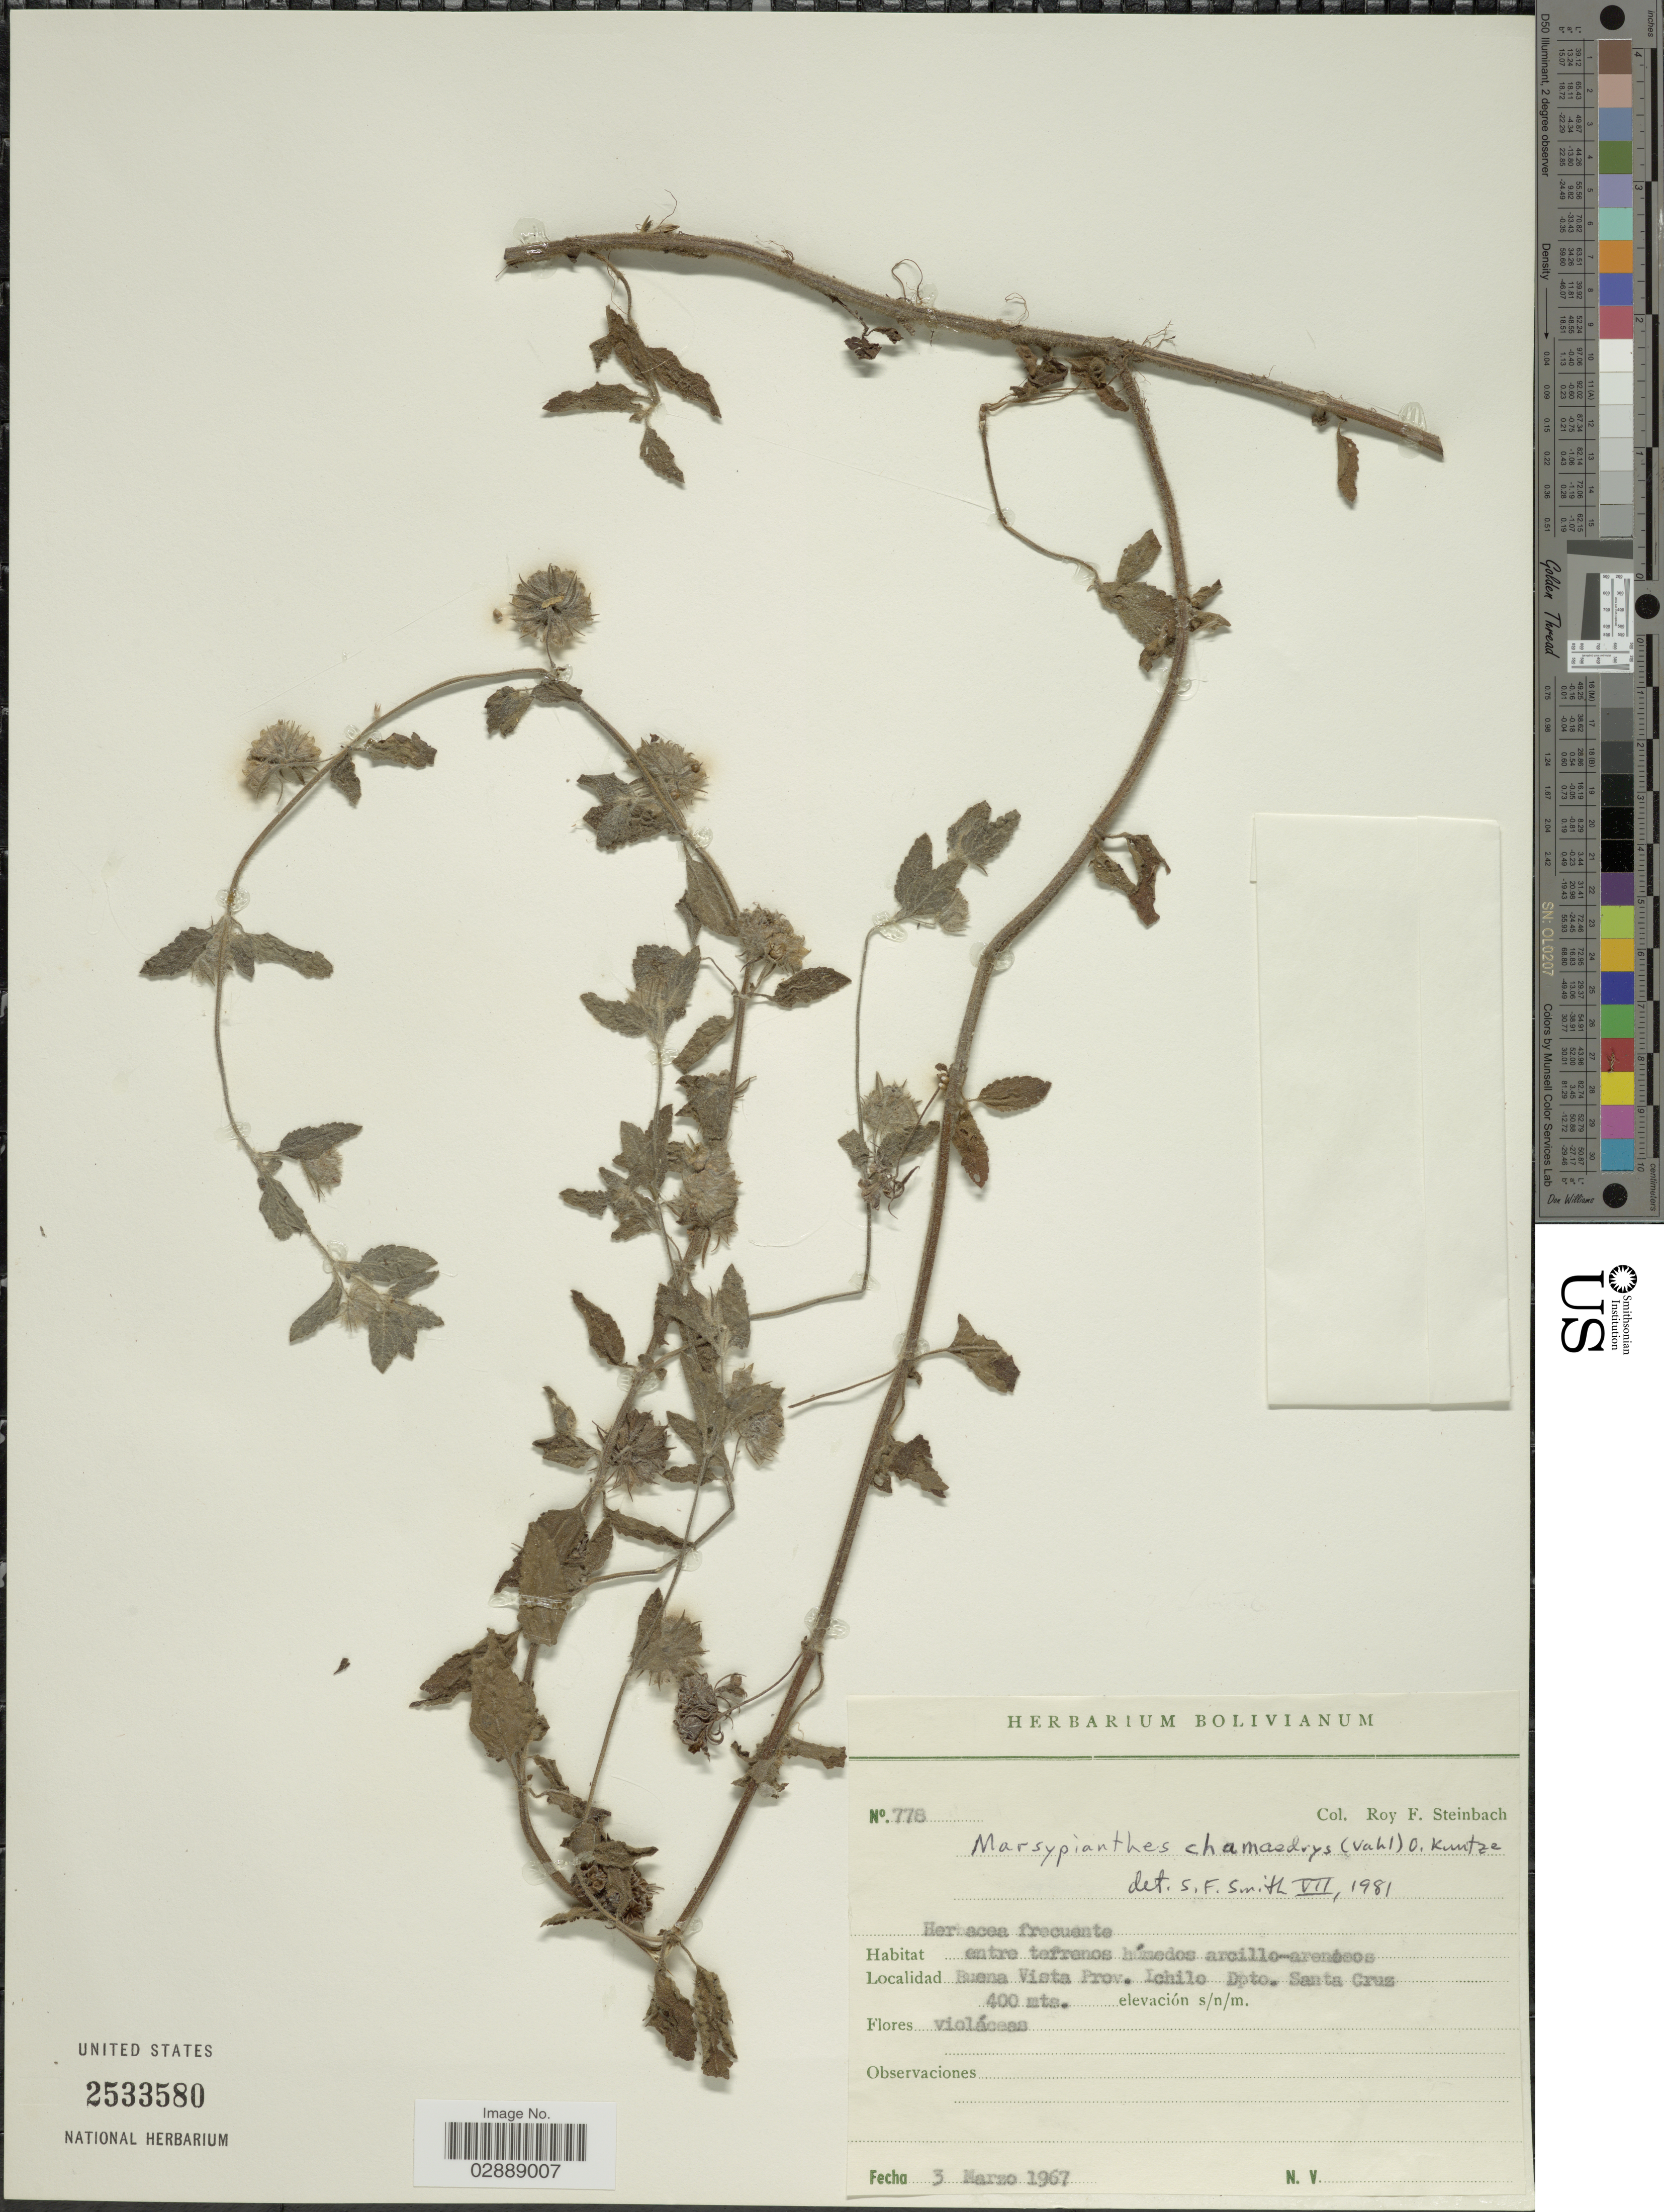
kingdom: Plantae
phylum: Tracheophyta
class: Magnoliopsida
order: Lamiales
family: Lamiaceae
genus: Marsypianthes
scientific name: Marsypianthes chamaedrys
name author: (Vahl) Kuntze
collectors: R. F. Steinbach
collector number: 778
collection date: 1967-03-03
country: Bolivia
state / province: Santa Cruz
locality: Buena Vista Prov. Ichilo Dpto. Santa Cruz.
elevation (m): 400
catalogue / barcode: US 2533580